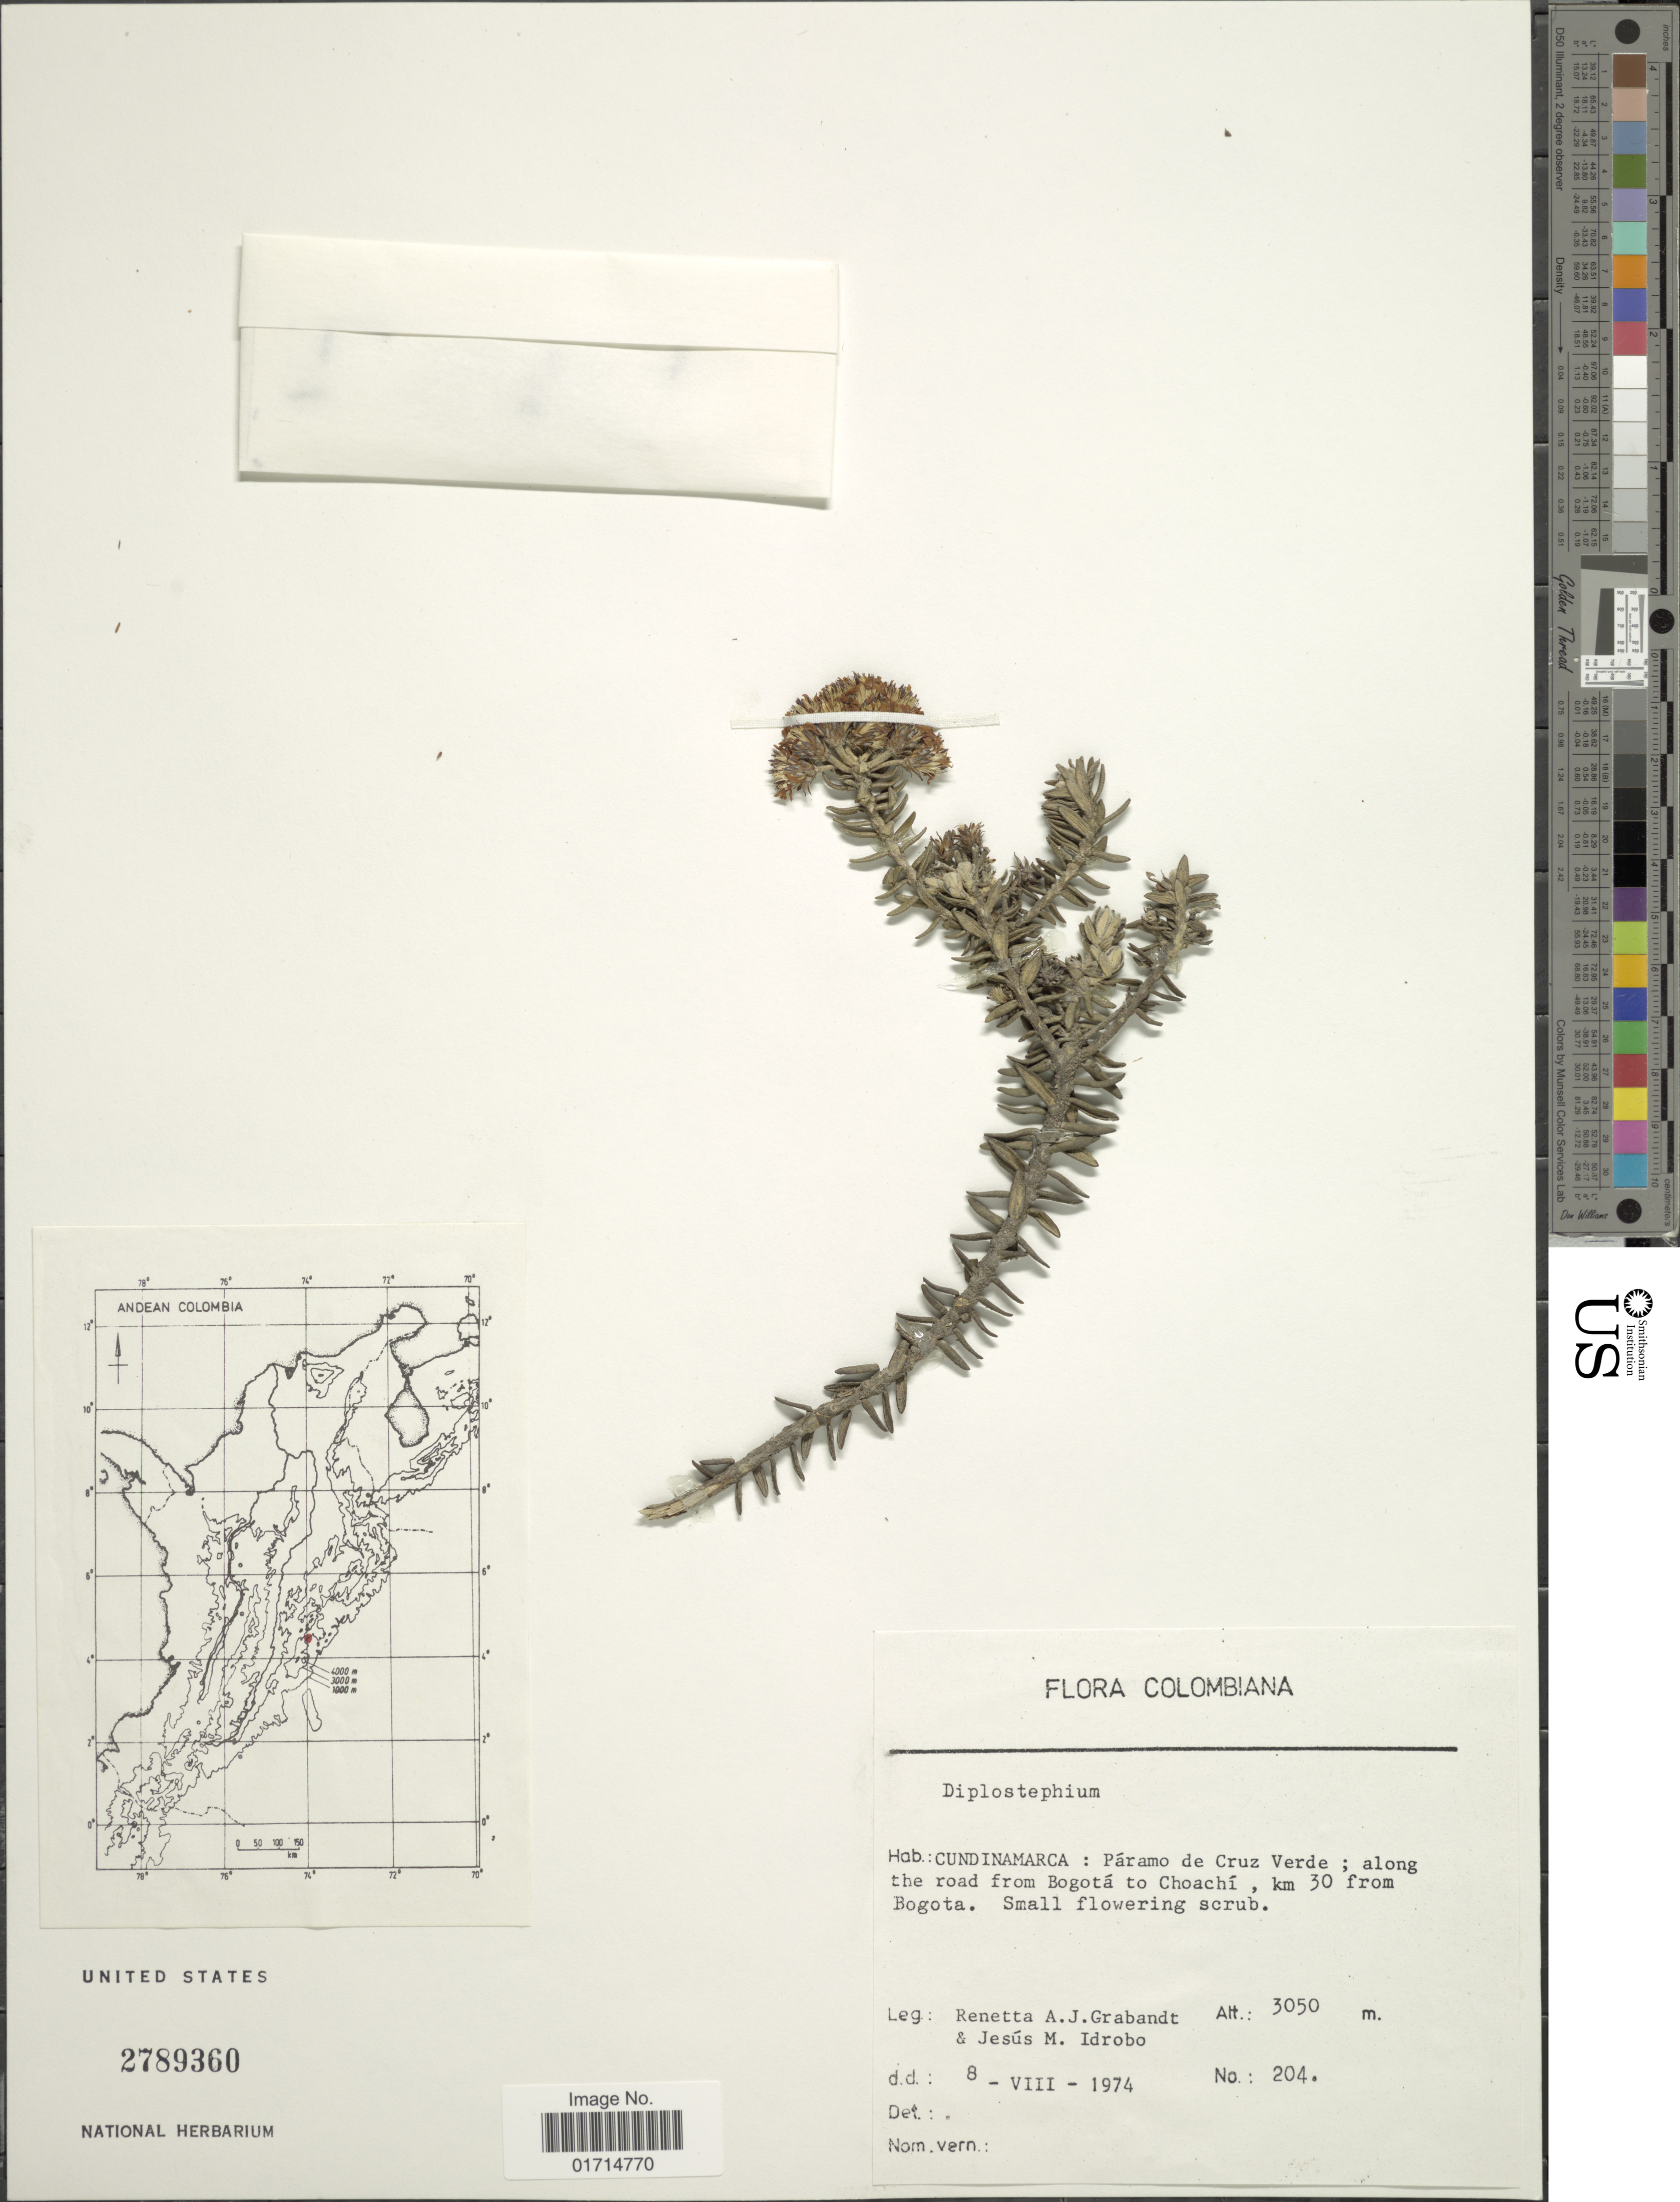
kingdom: Plantae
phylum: Tracheophyta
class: Magnoliopsida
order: Asterales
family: Asteraceae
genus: Diplostephium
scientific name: Diplostephium phylicoides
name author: (Kunth) Wedd.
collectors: R. Grabandt & J. M. Idrobo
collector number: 204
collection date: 1974-08-08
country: Colombia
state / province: Cundinamarca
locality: Paramo de Cruz Verde, along the road from Bogota to Choachi, km 30 from Bogota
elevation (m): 3050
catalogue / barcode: US 2789360